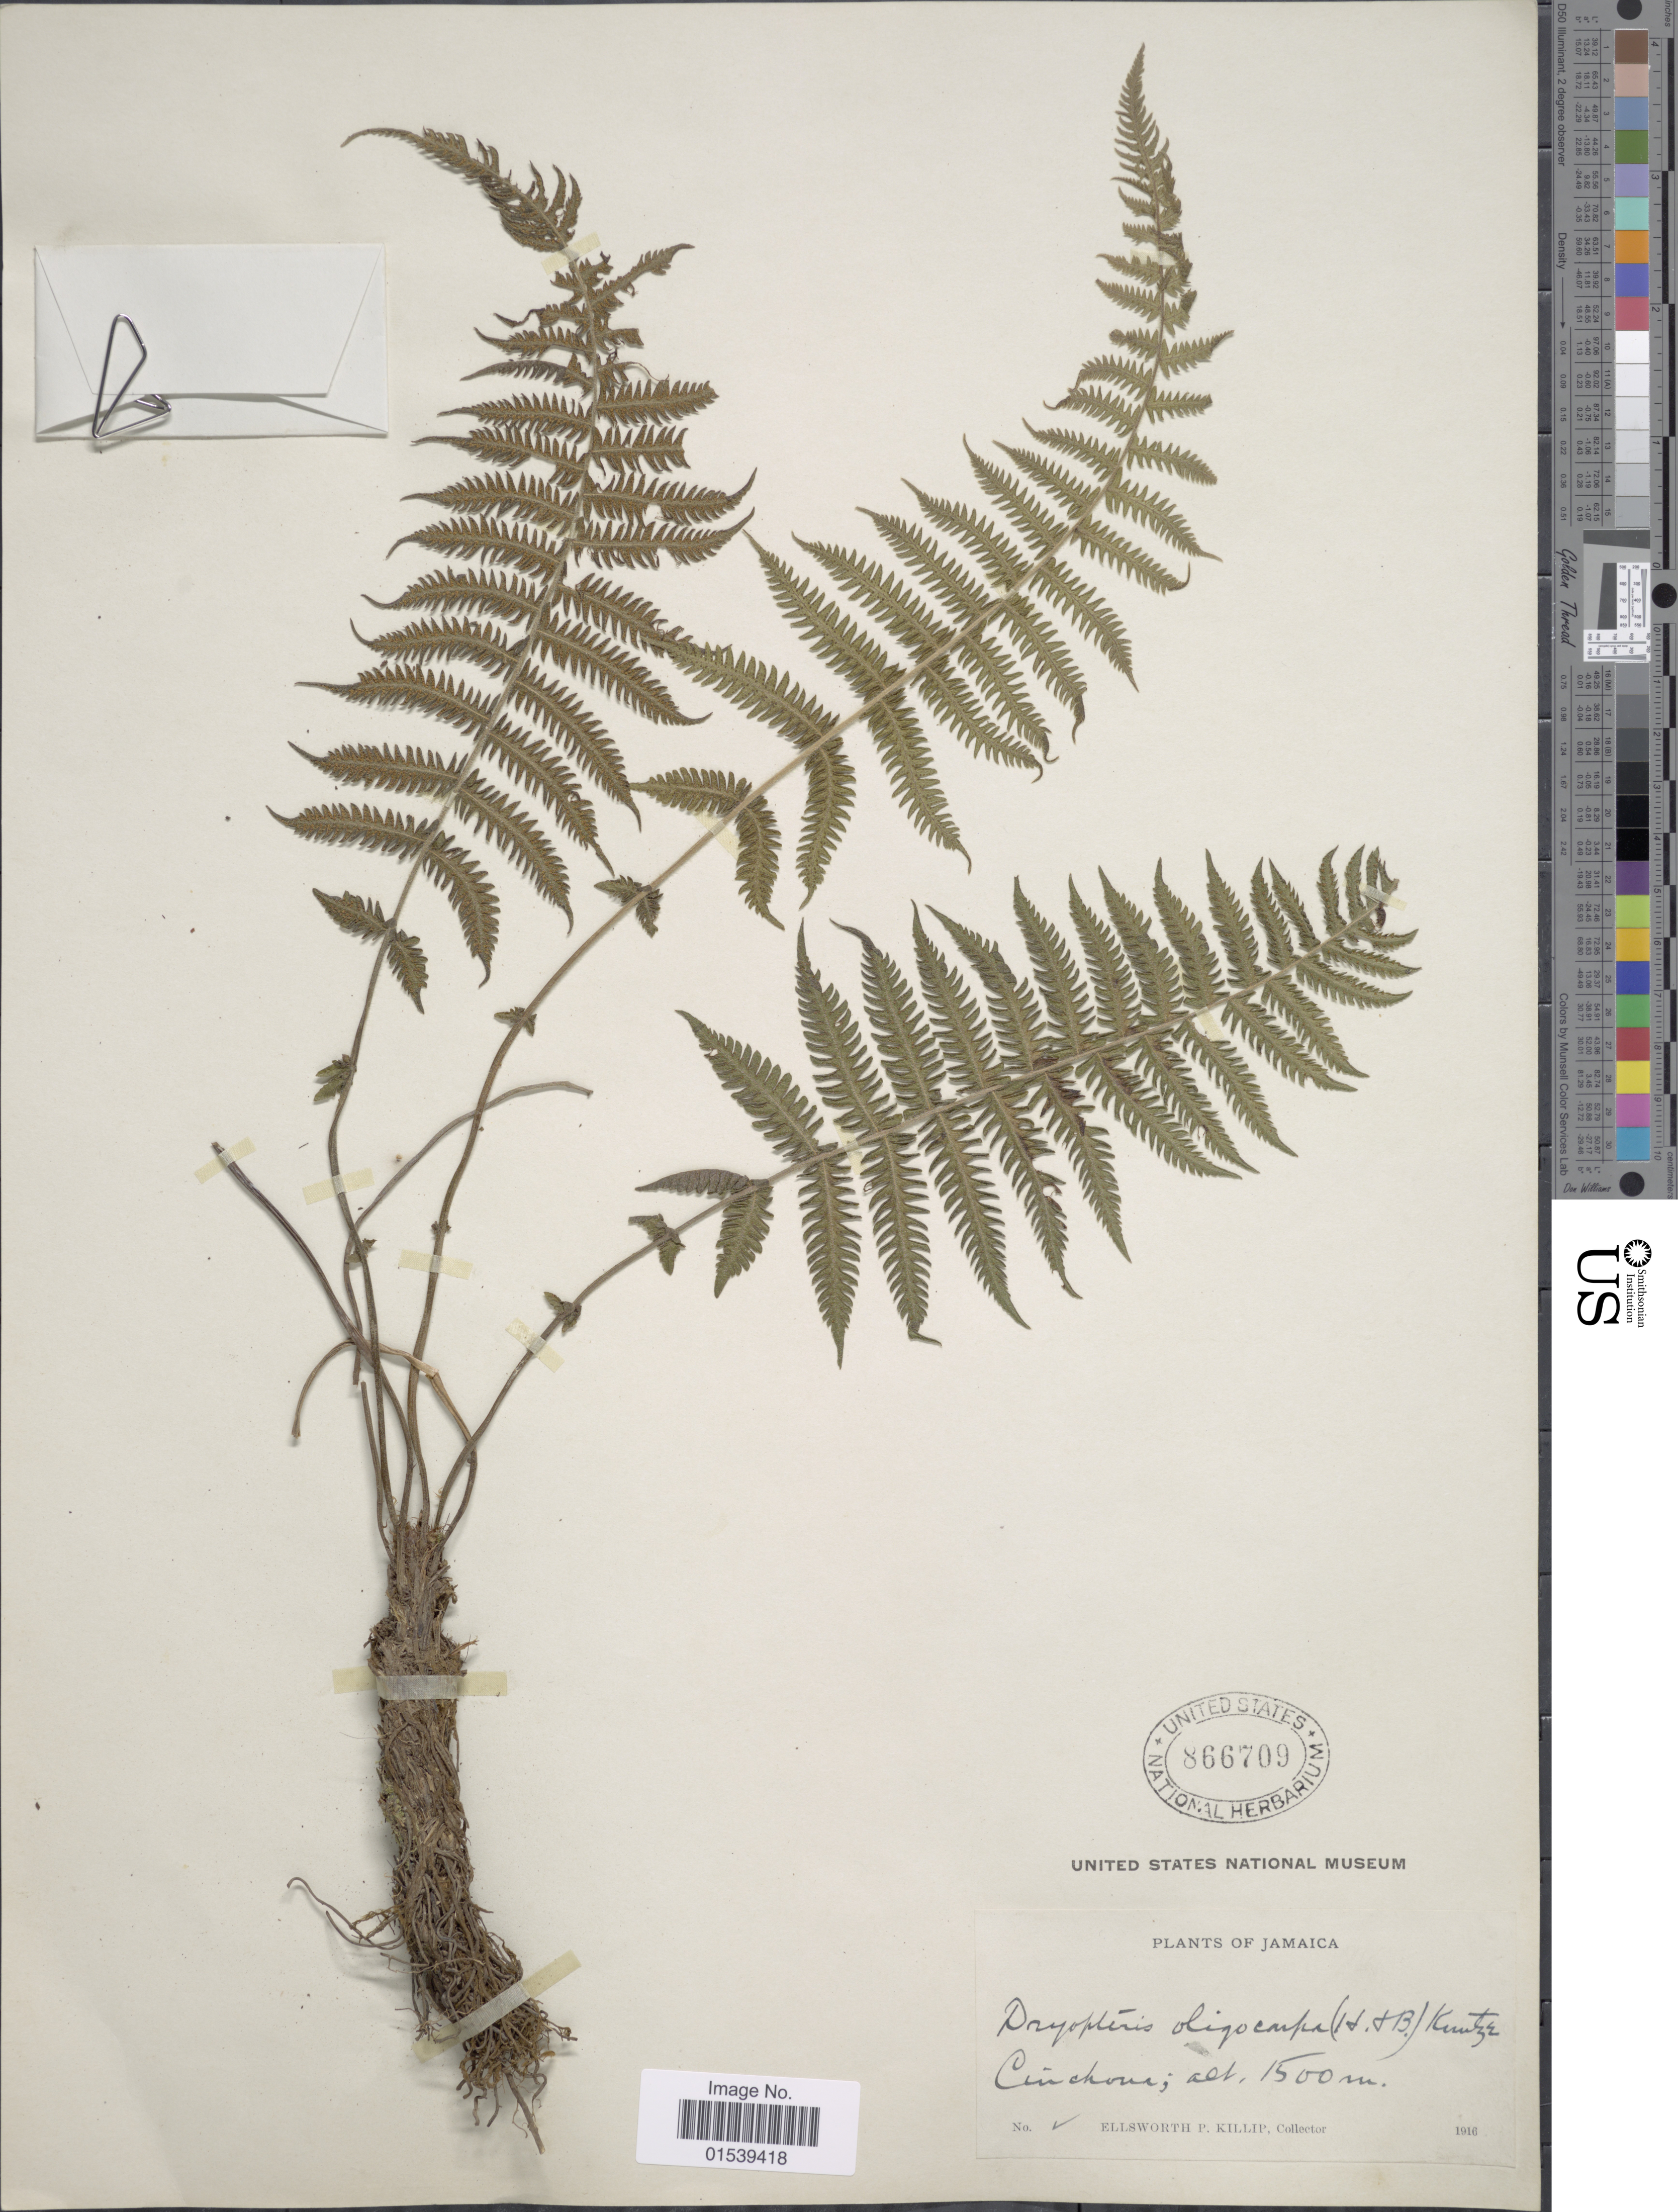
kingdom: Plantae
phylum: Tracheophyta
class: Polypodiopsida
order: Polypodiales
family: Thelypteridaceae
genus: Amauropelta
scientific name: Amauropelta oligocarpa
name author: (Humb. & Bonpl. ex Willd.) Pic. Serm.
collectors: E. P. Killip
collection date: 1916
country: Jamaica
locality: Cinchona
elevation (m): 1500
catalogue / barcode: US 866709